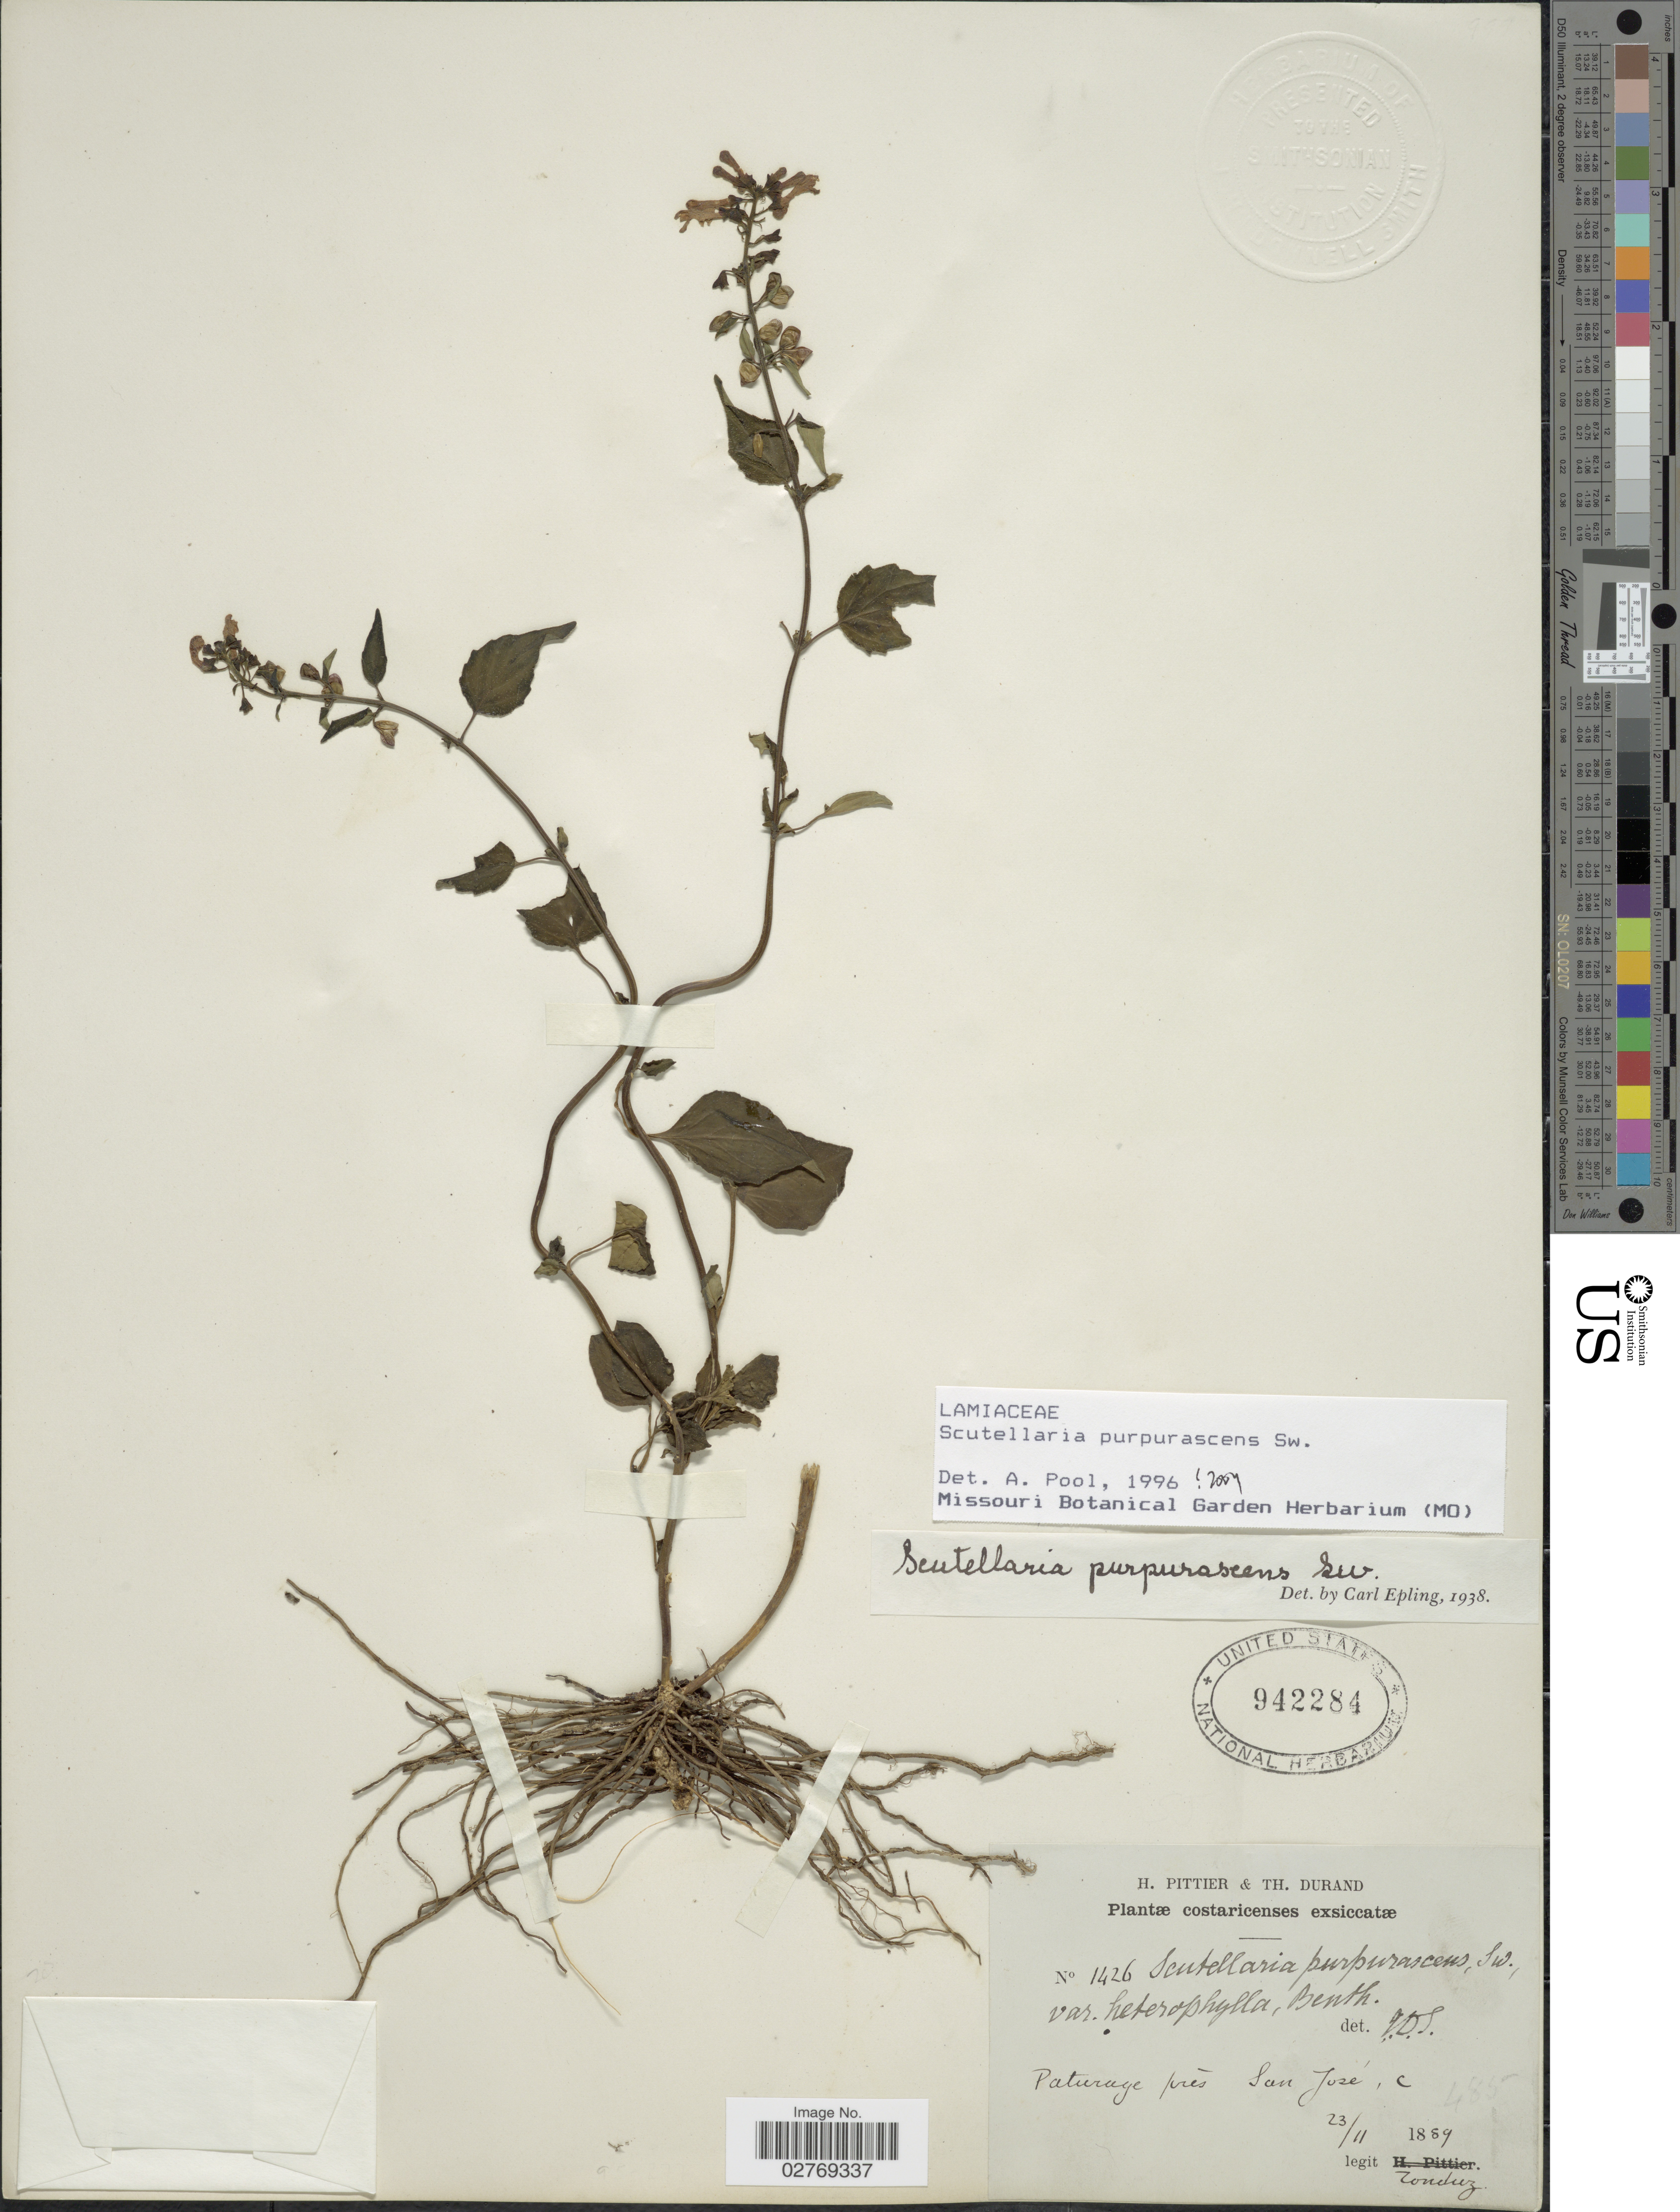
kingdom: Plantae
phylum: Tracheophyta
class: Magnoliopsida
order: Lamiales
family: Lamiaceae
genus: Scutellaria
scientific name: Scutellaria purpurascens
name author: Sw.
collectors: Tonduz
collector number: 1426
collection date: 1889-11-23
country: Costa Rica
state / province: San José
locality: Paturages prés San José.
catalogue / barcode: US 942284